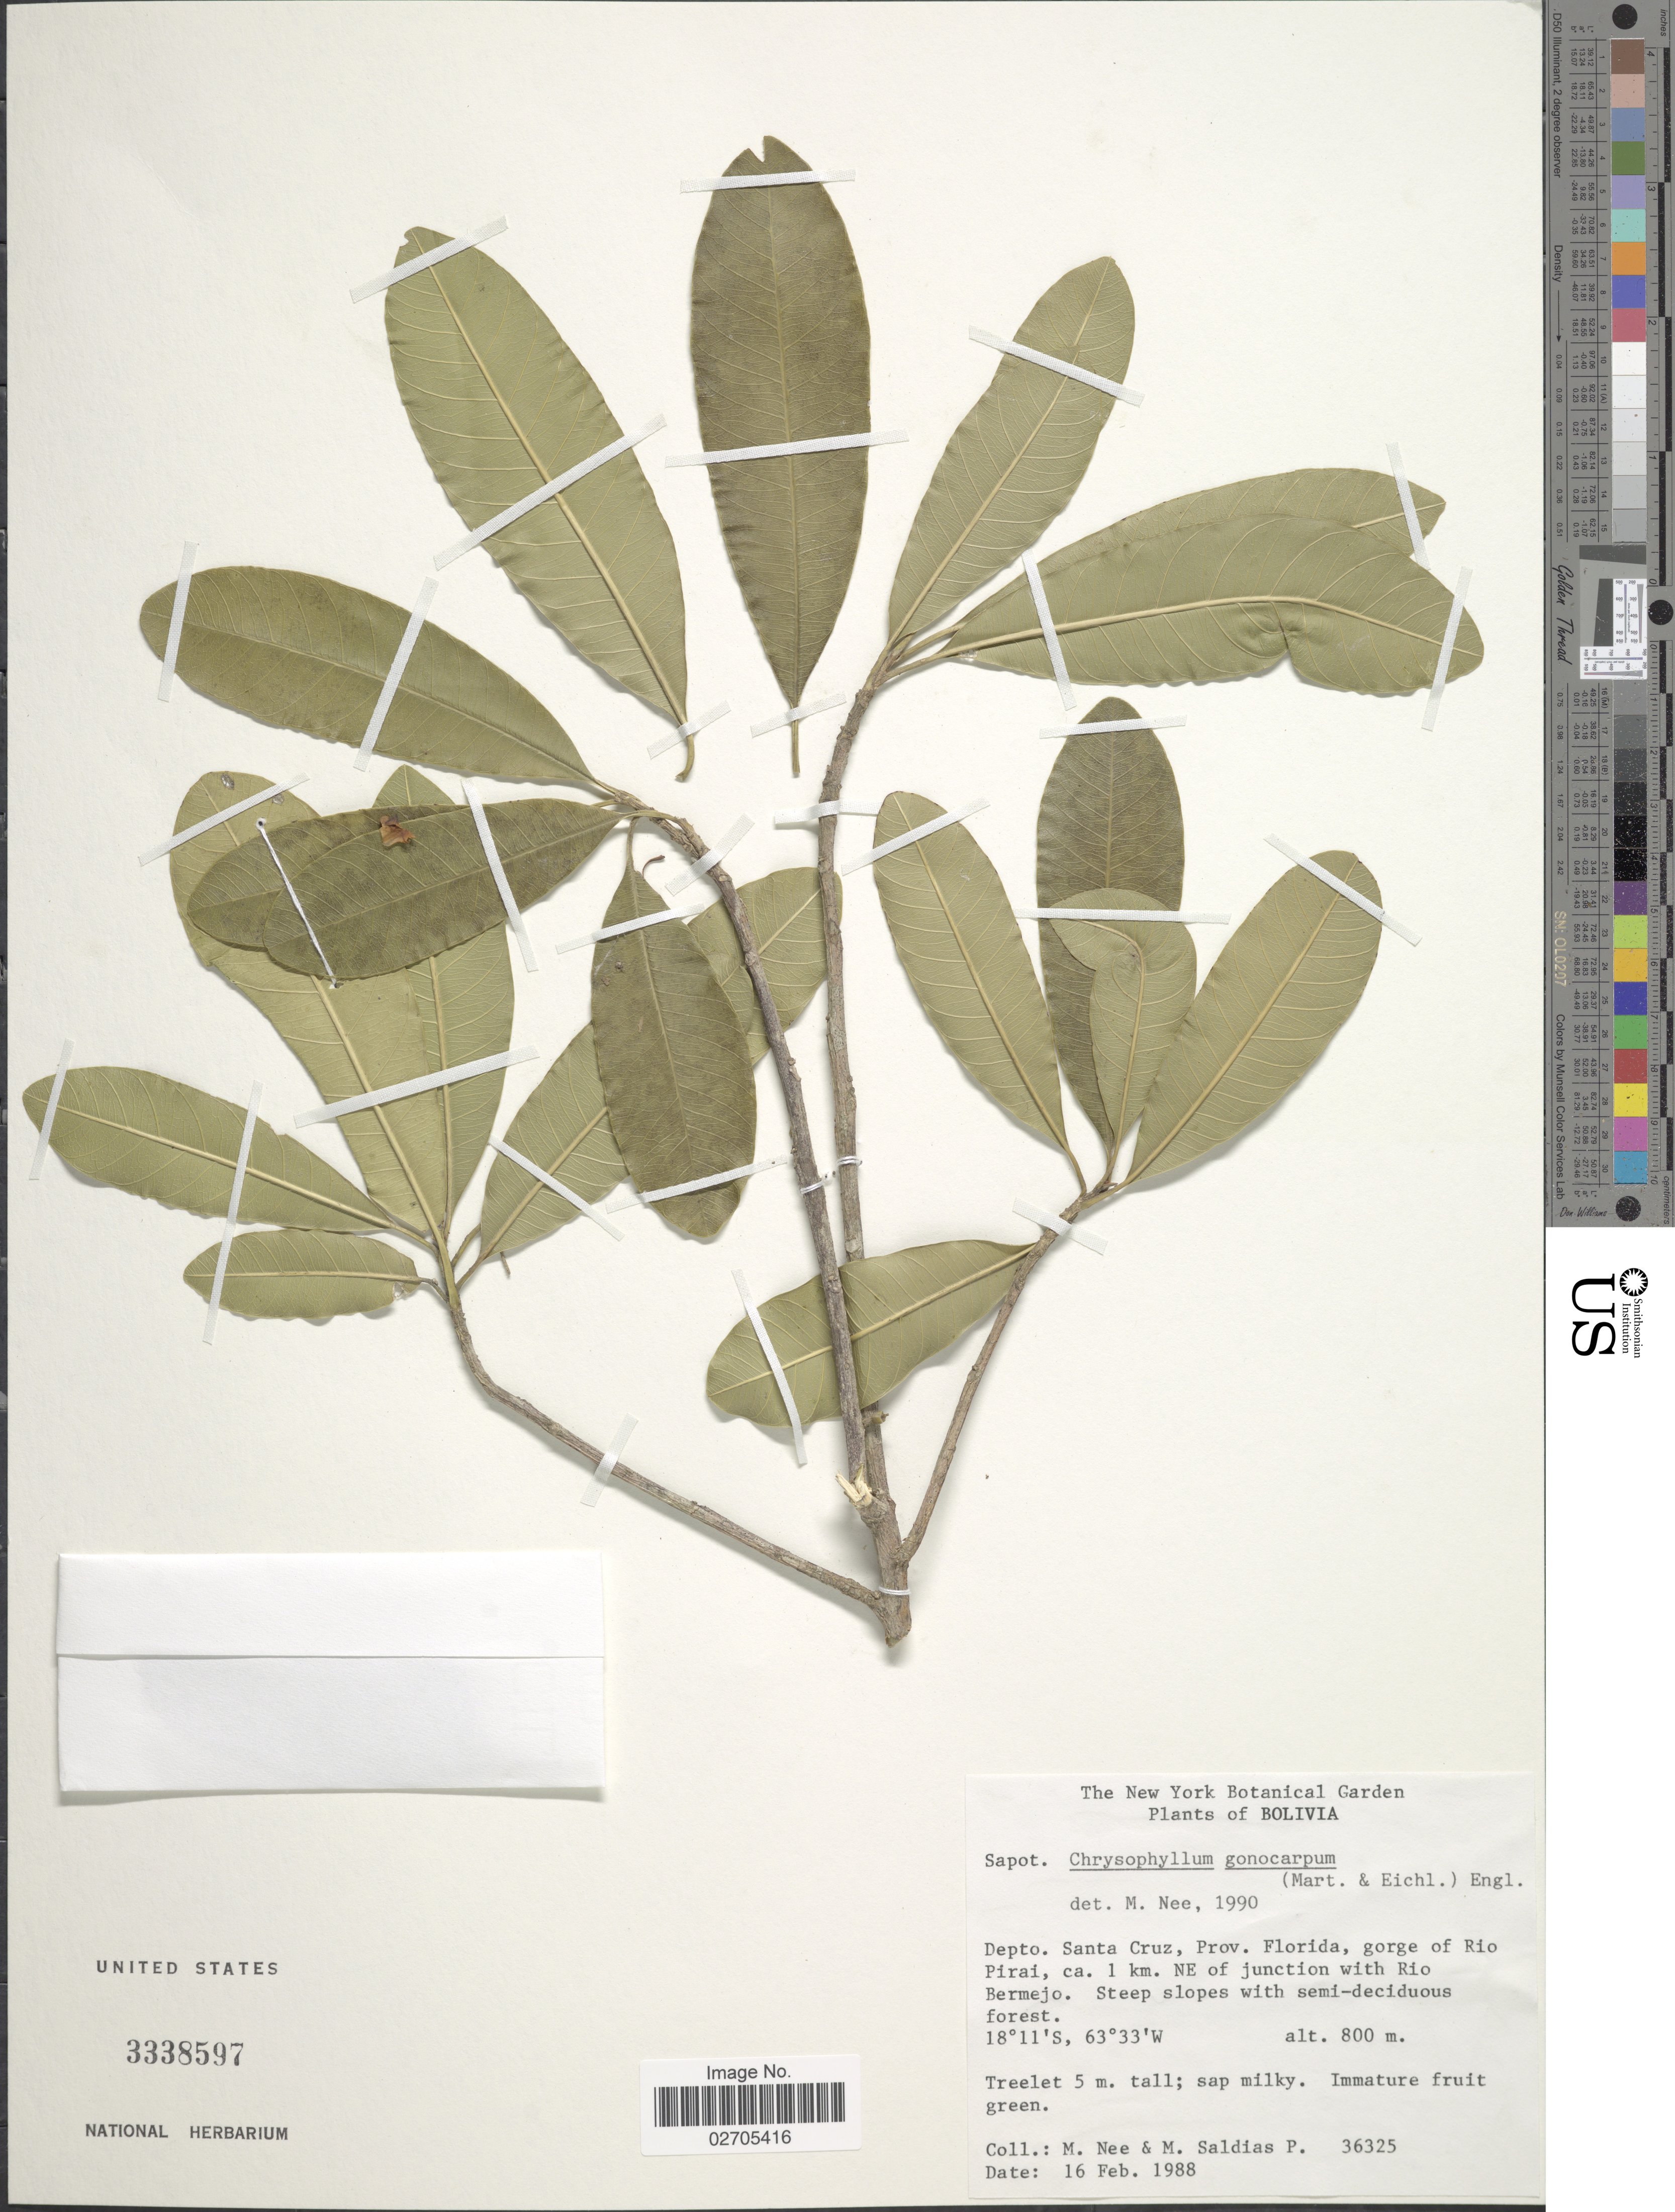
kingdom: Plantae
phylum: Tracheophyta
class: Magnoliopsida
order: Ericales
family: Sapotaceae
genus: Chrysophyllum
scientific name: Chrysophyllum gonocarpum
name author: (Mart. & Eichler ex Miq.) Engl.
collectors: M. Nee & M. Saldias P.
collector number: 36325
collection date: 1988-02-16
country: Bolivia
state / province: Santa Cruz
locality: Depto Santa Cruz, Prov. Florida, gorge of Rio Pirai, ca. 1 km NE of junction with Rio Bermejo. Steep slopes with semi-deciduous forest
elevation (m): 800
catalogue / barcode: US 3338597